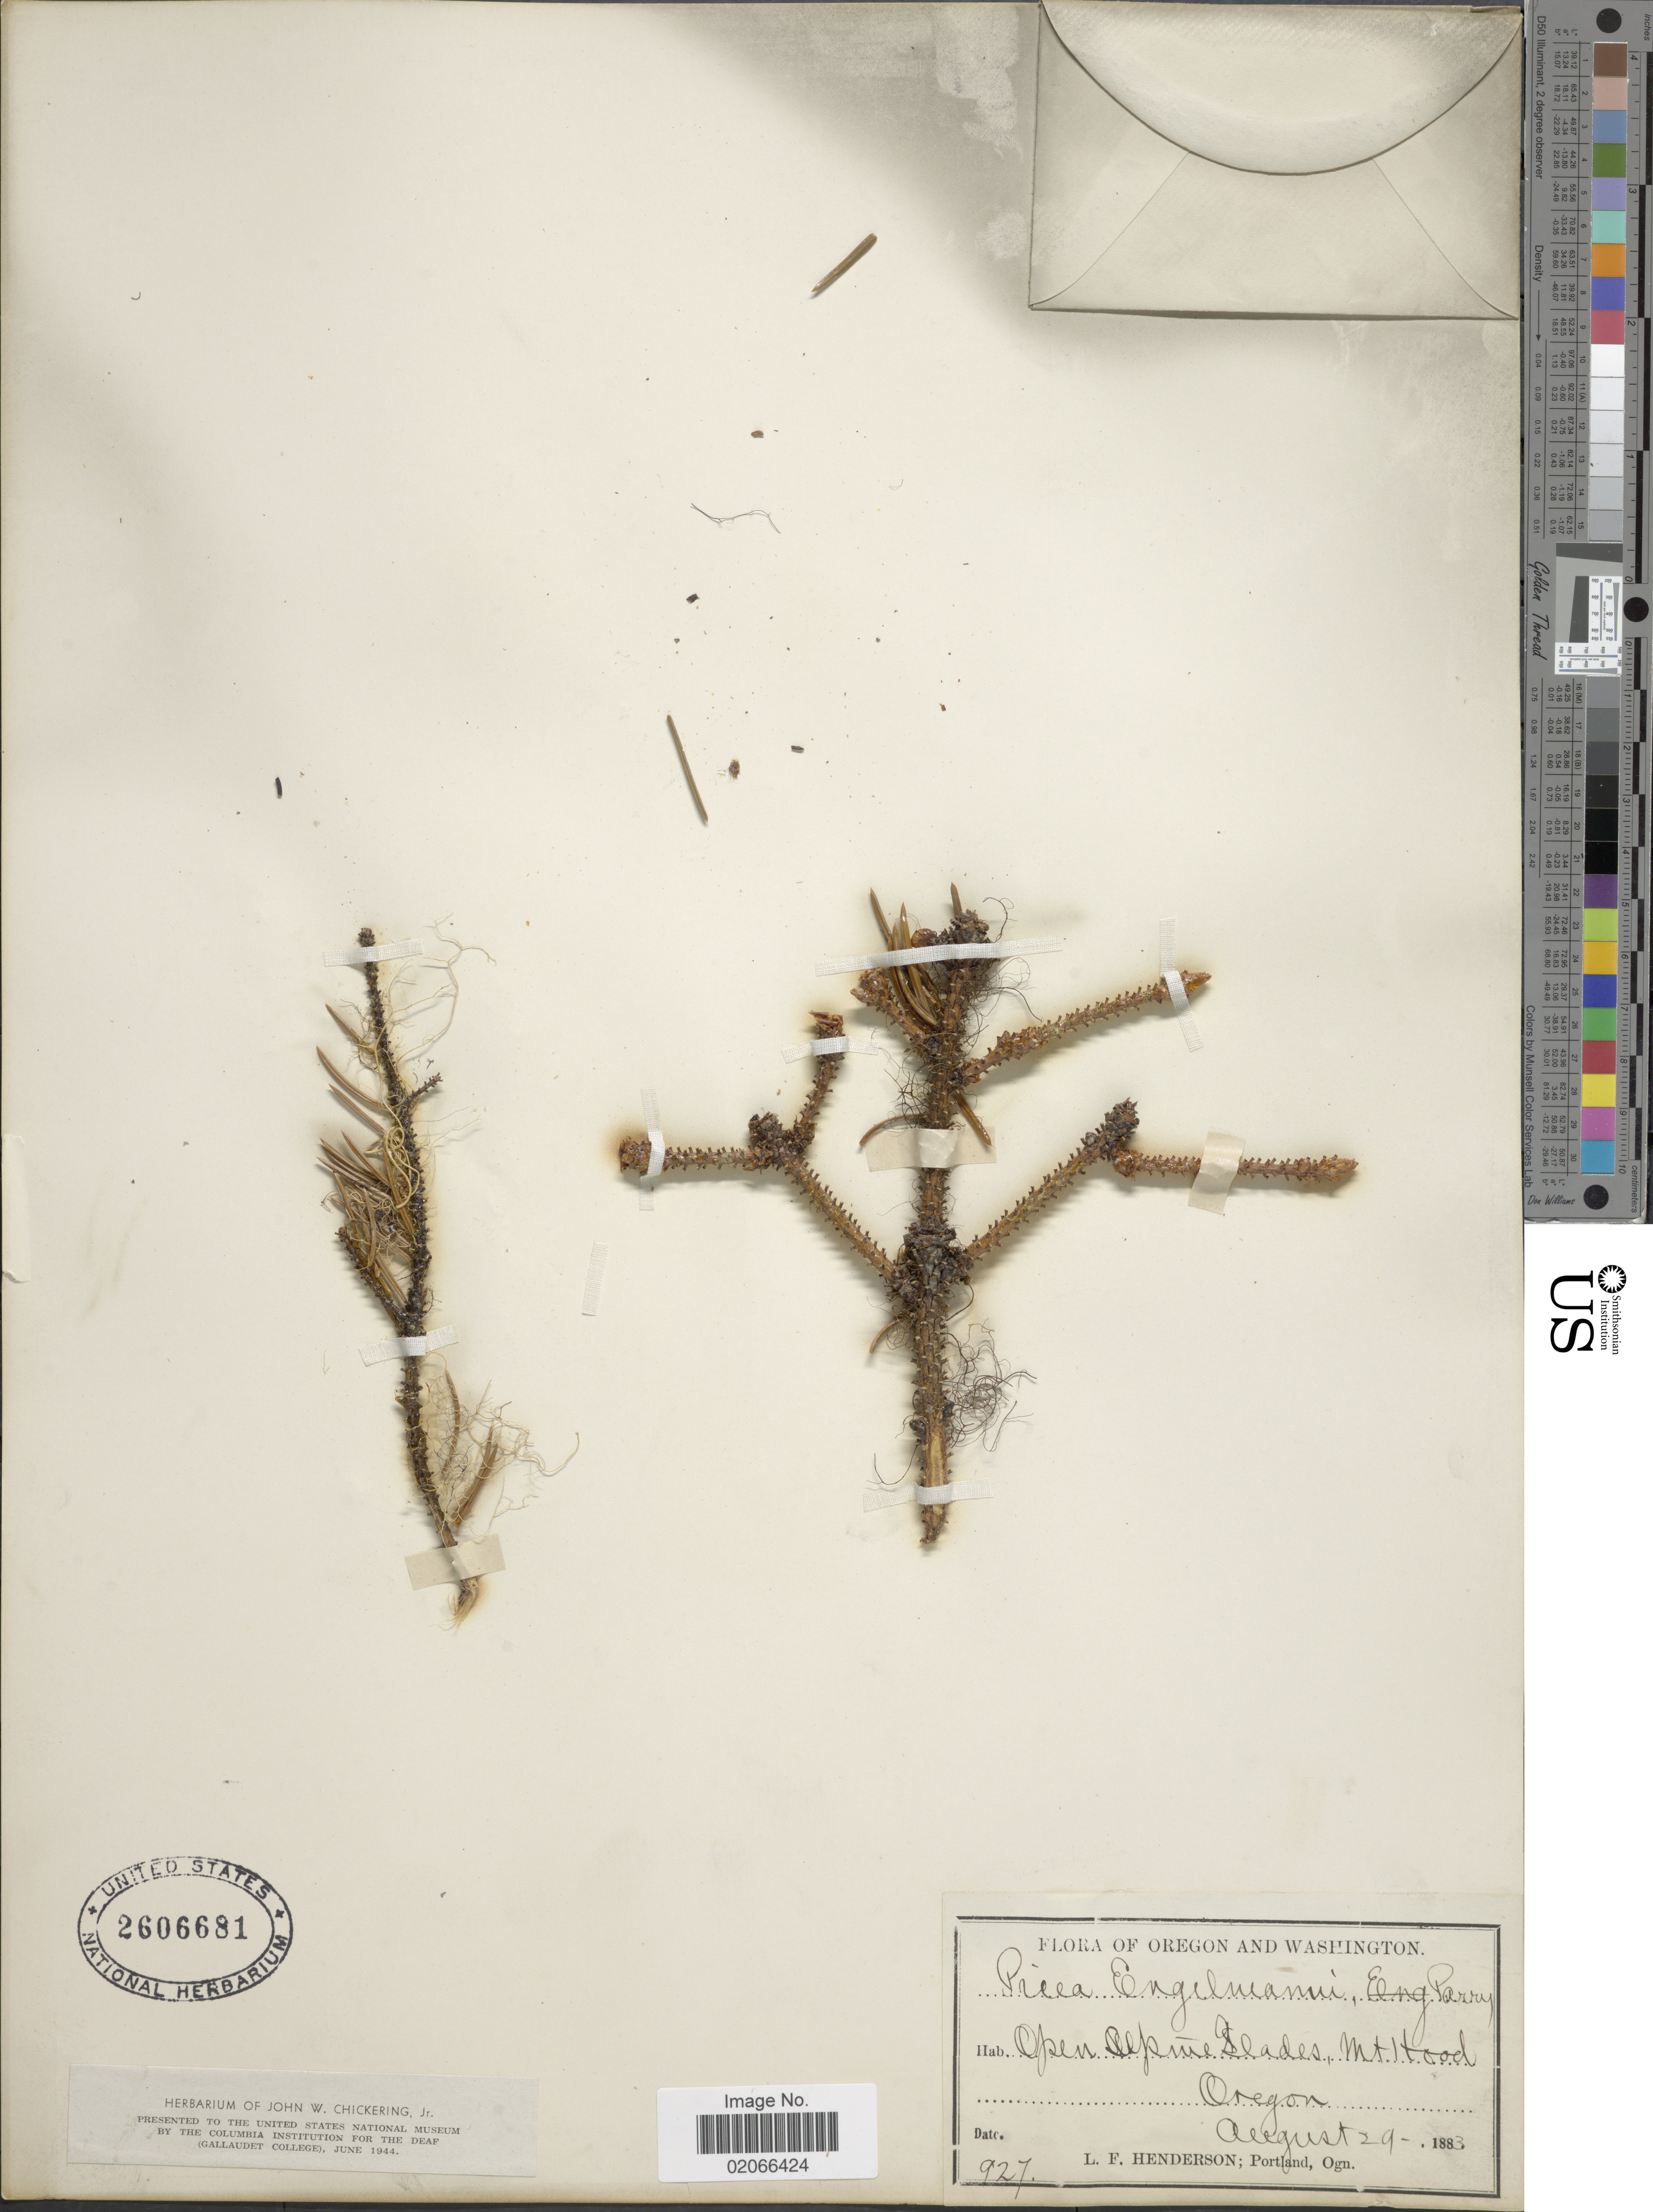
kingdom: Plantae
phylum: Tracheophyta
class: Pinopsida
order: Pinales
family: Pinaceae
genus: Picea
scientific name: Picea engelmannii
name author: Parry ex Engelm.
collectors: L. Henderson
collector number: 927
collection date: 1883-08-29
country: United States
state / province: Oregon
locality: Mt. Hood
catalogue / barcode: US 2606681